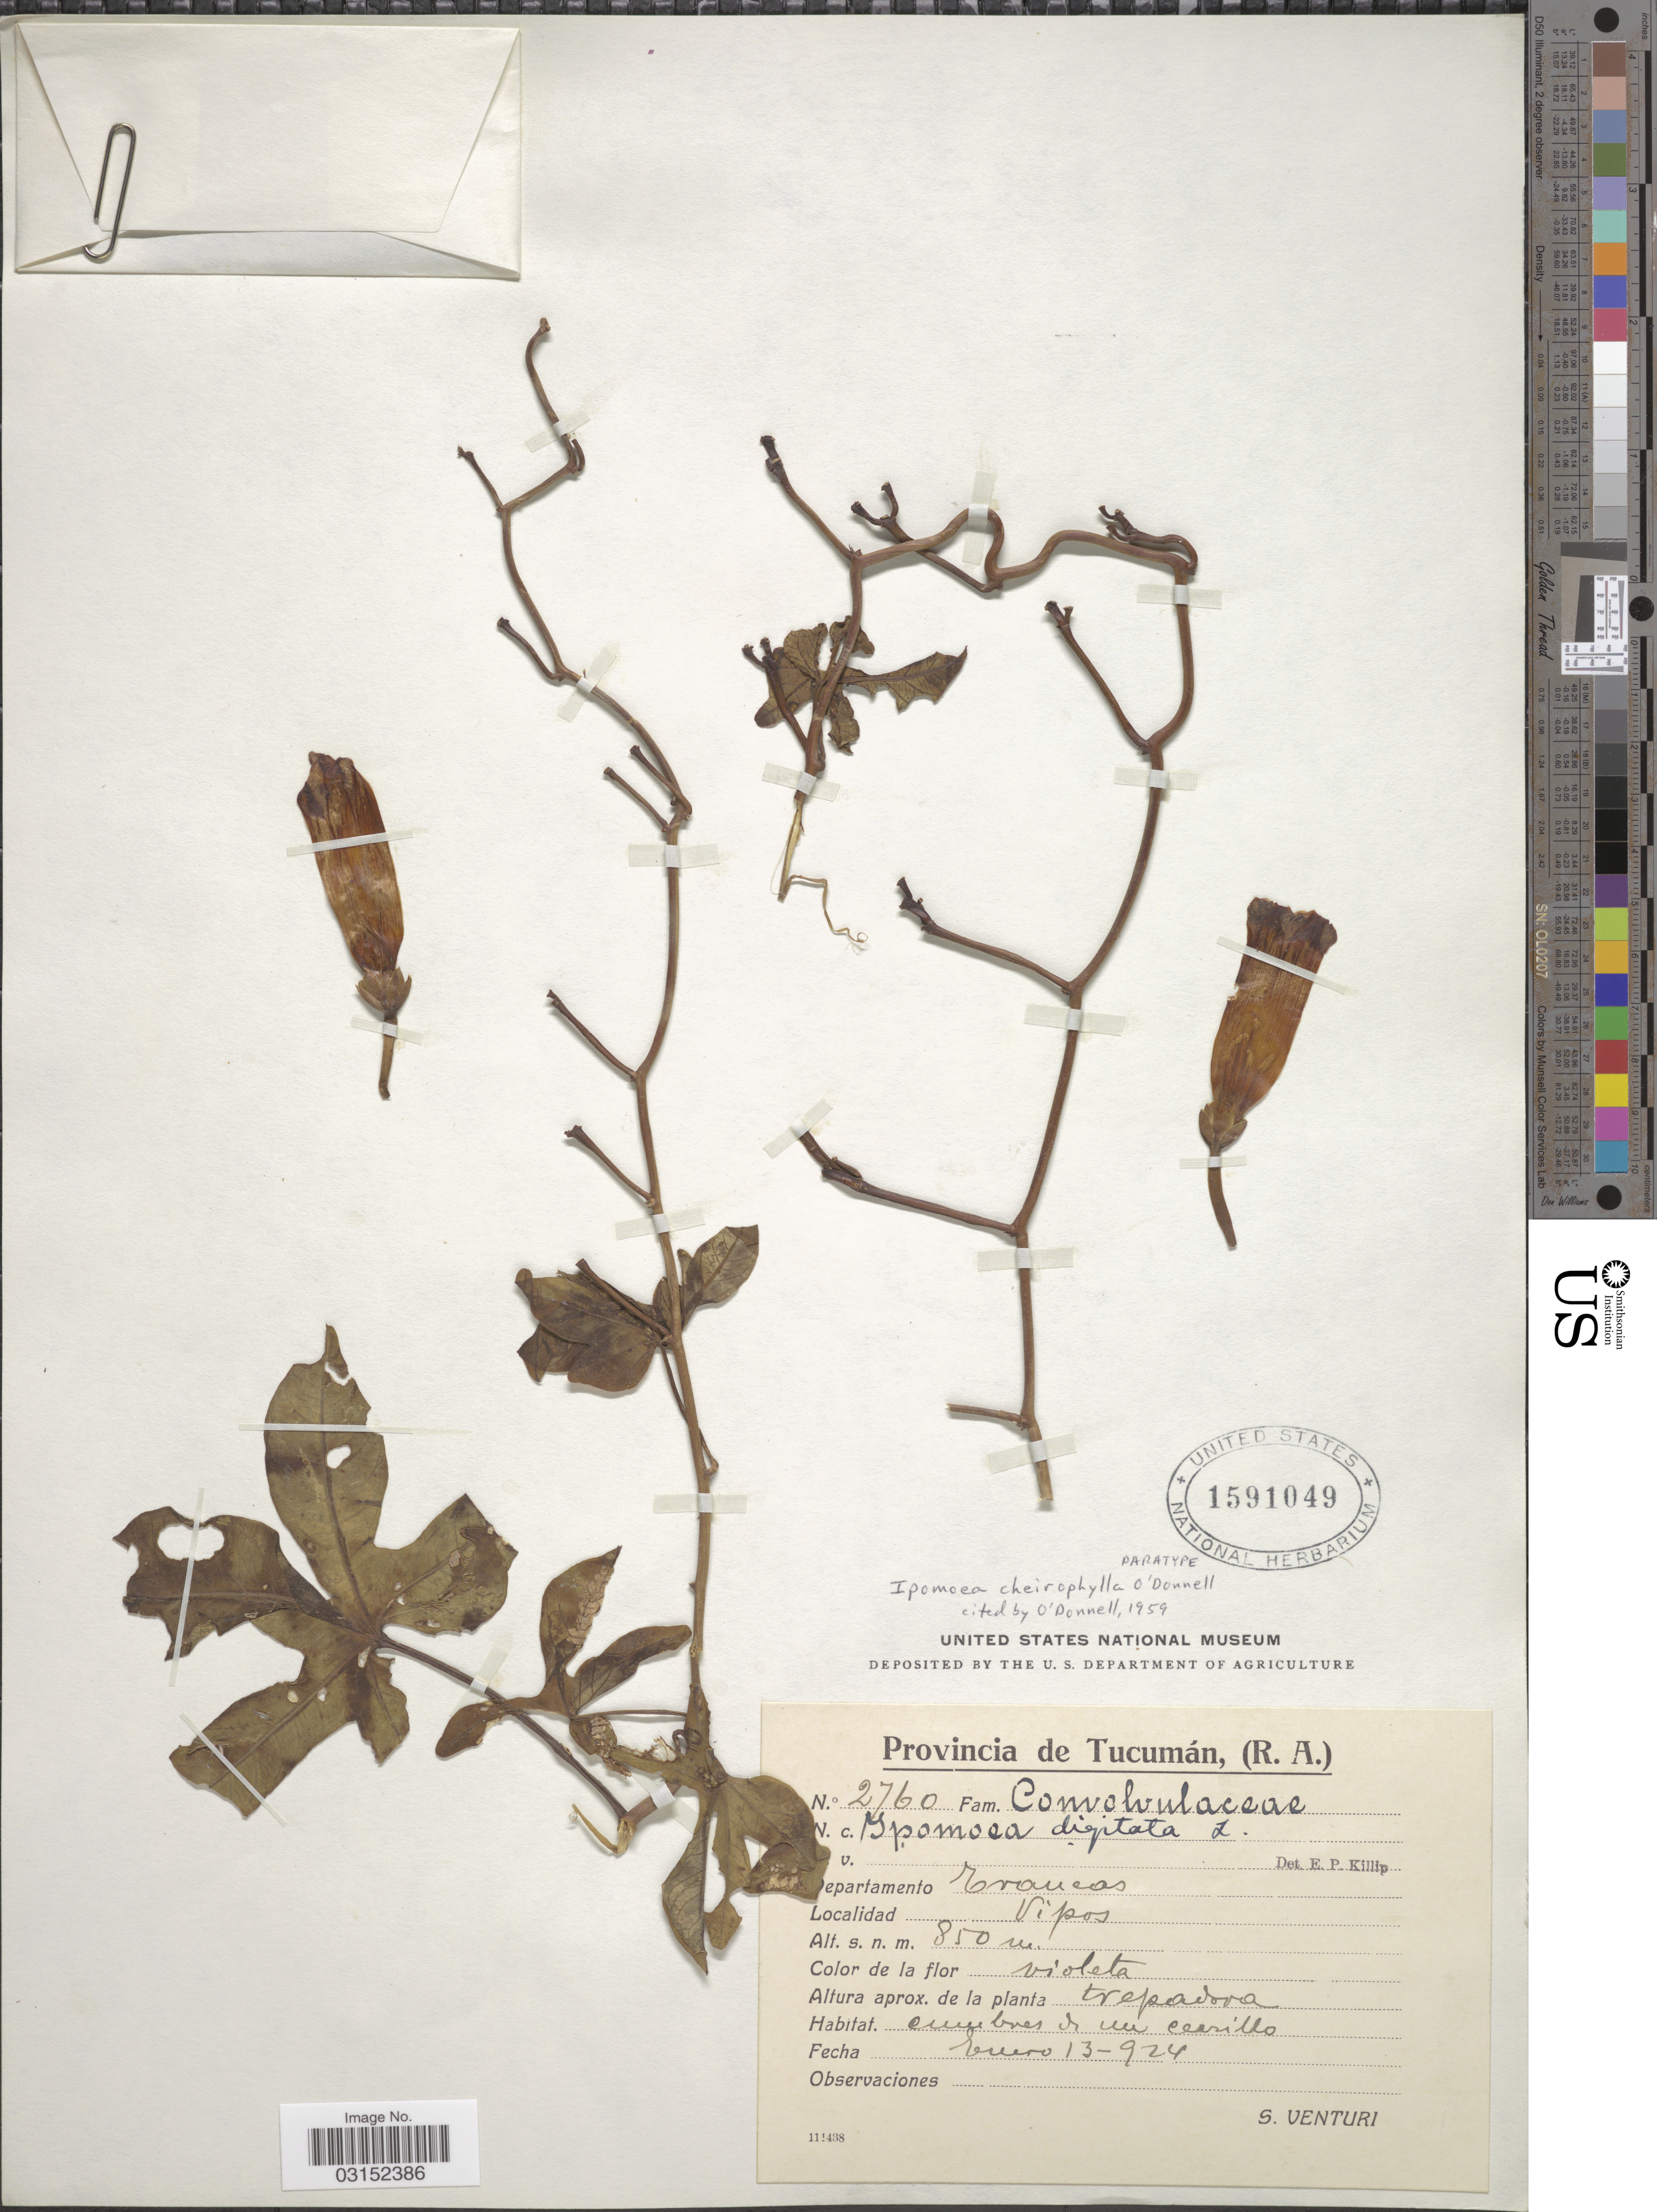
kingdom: Plantae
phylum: Tracheophyta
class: Magnoliopsida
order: Solanales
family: Convolvulaceae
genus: Ipomoea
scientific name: Ipomoea cheirophylla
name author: O'Donell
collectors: S. Venturi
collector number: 2760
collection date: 1924-01-13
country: Argentina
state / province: Tucuman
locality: Provincia de Tucumán, (R.A.) Departamento Trancas, Vipos.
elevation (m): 850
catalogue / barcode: US 1591049